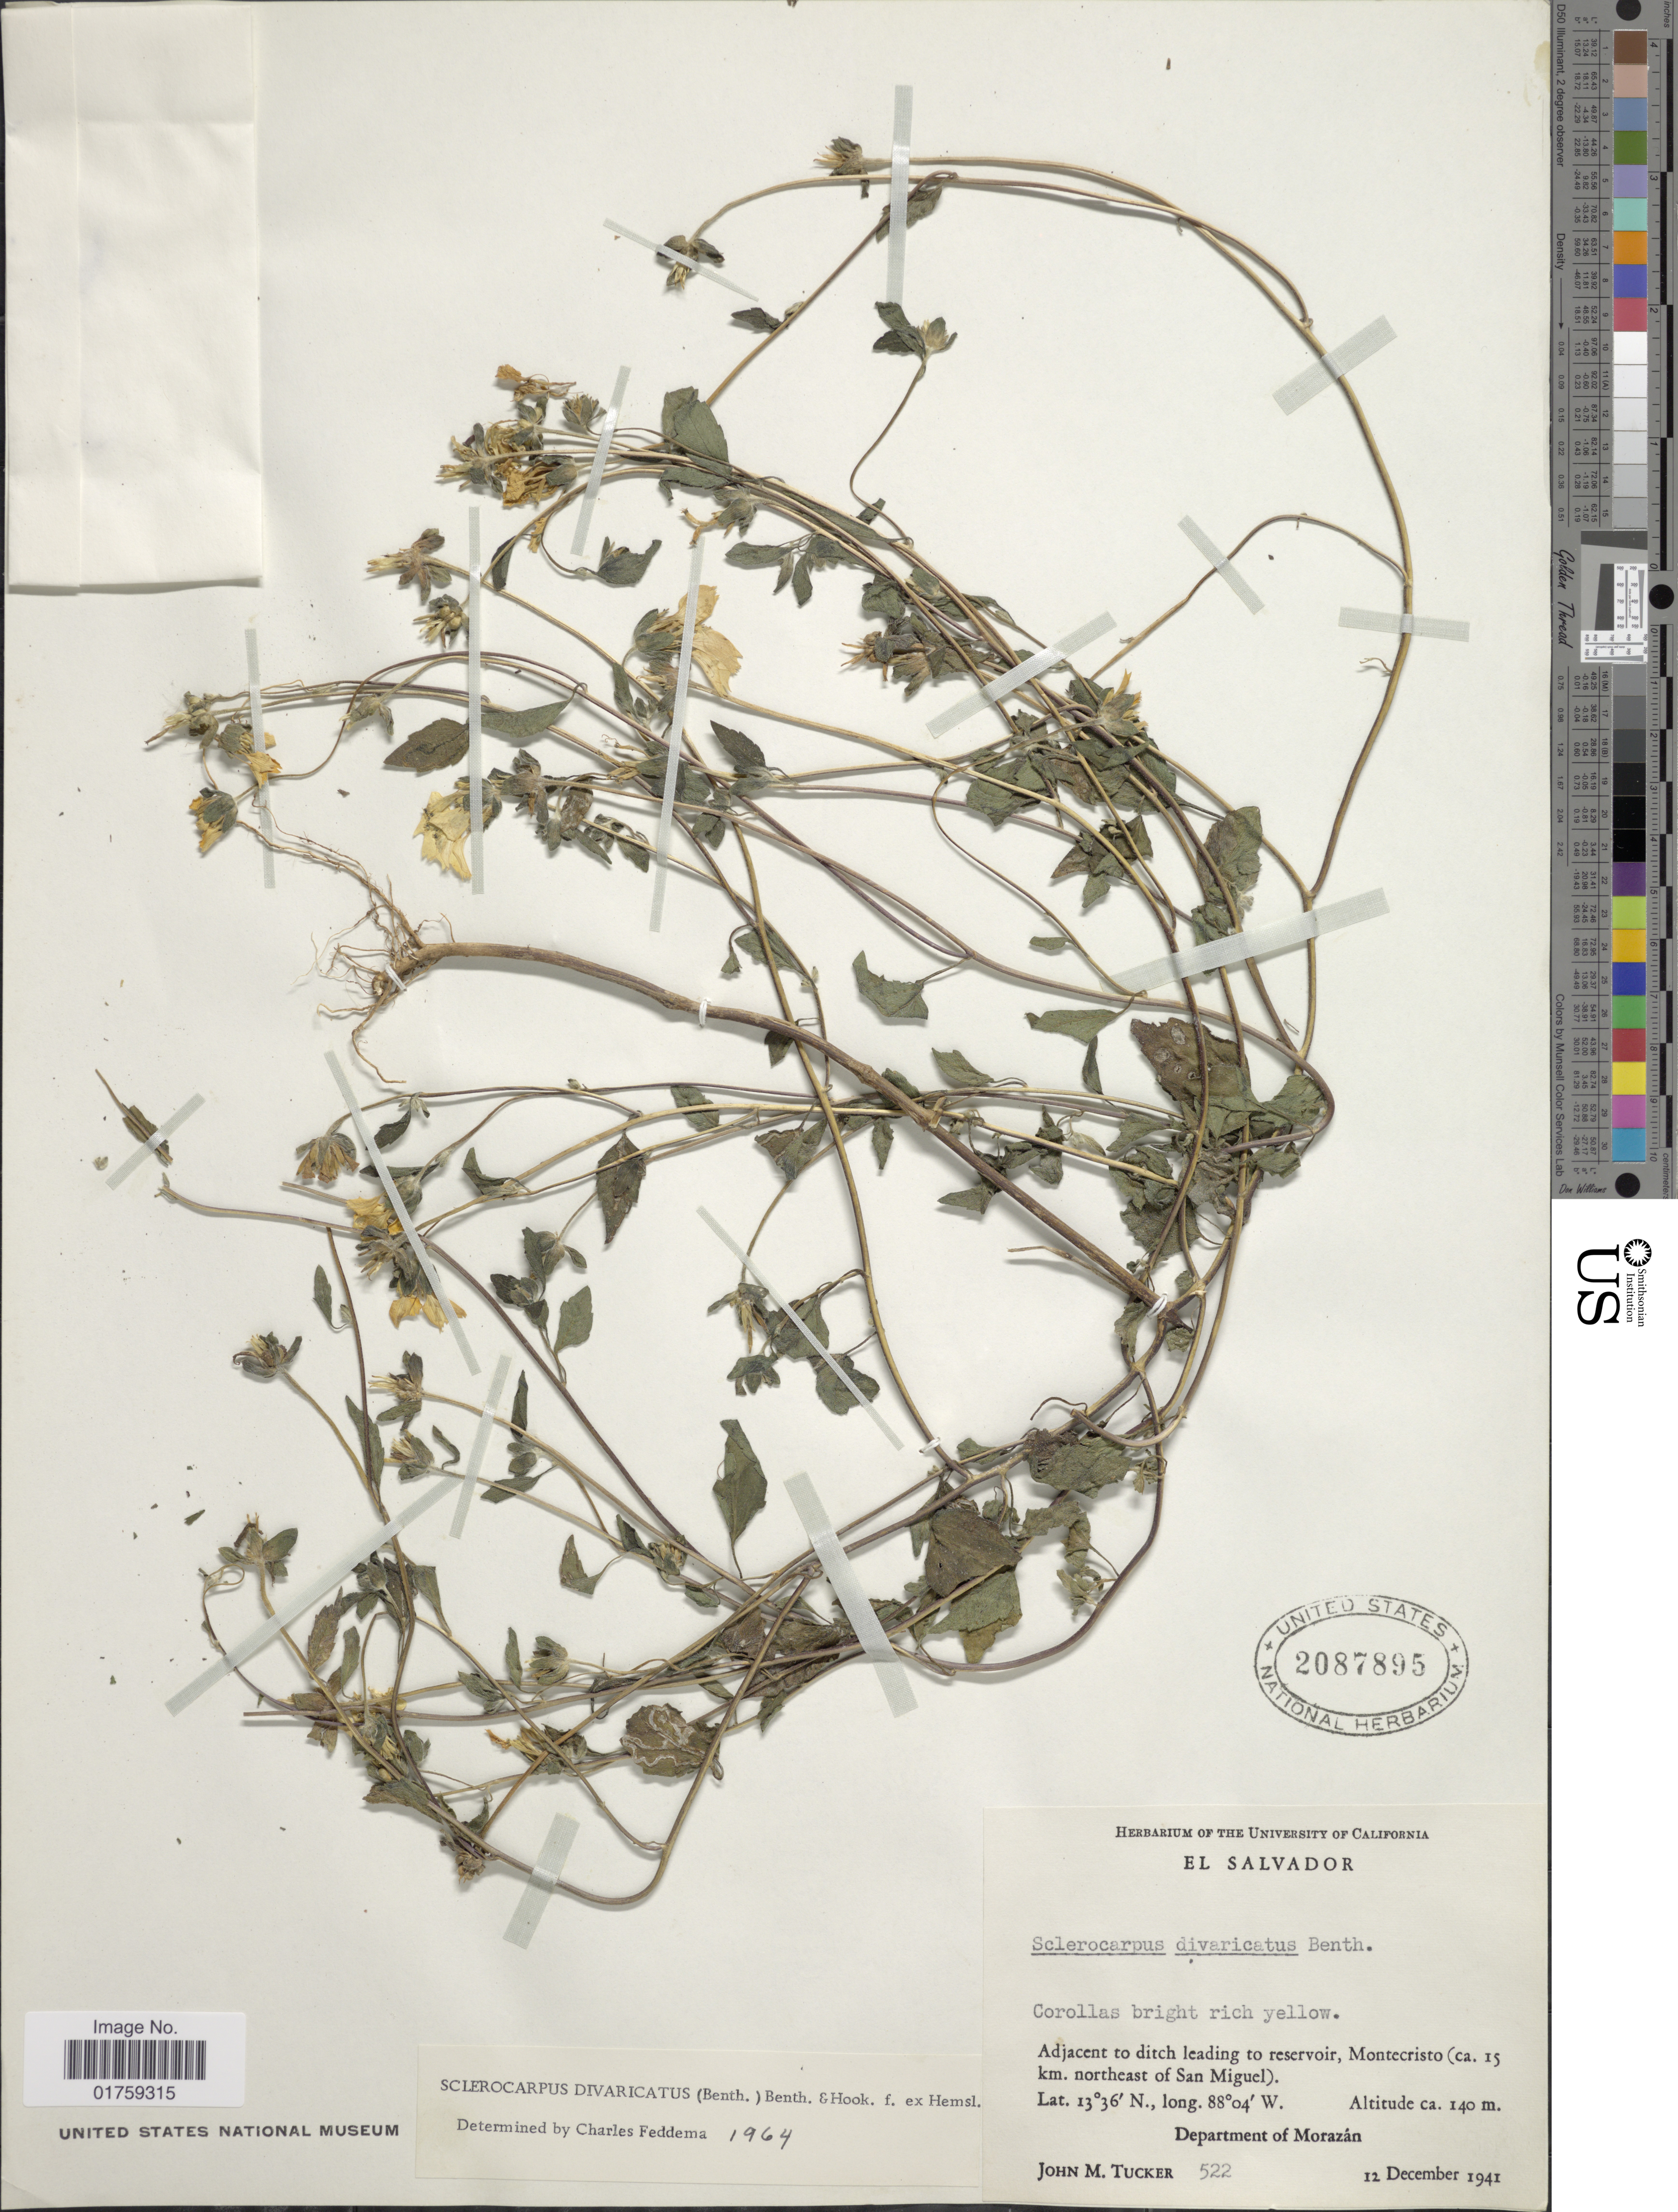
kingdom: Plantae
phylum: Tracheophyta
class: Magnoliopsida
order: Asterales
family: Asteraceae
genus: Sclerocarpus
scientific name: Sclerocarpus divaricatus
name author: (Benth.) Benth. & Hook. f. ex Hemsl.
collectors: J. M. Tucker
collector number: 522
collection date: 1941-12-12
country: El Salvador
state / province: Morazan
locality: Adjacent to ditch leading to reservoir, Montecristo (ca. 15 km. northeast of San Miguel) Department of Morazan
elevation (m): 140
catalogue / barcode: US 2087895